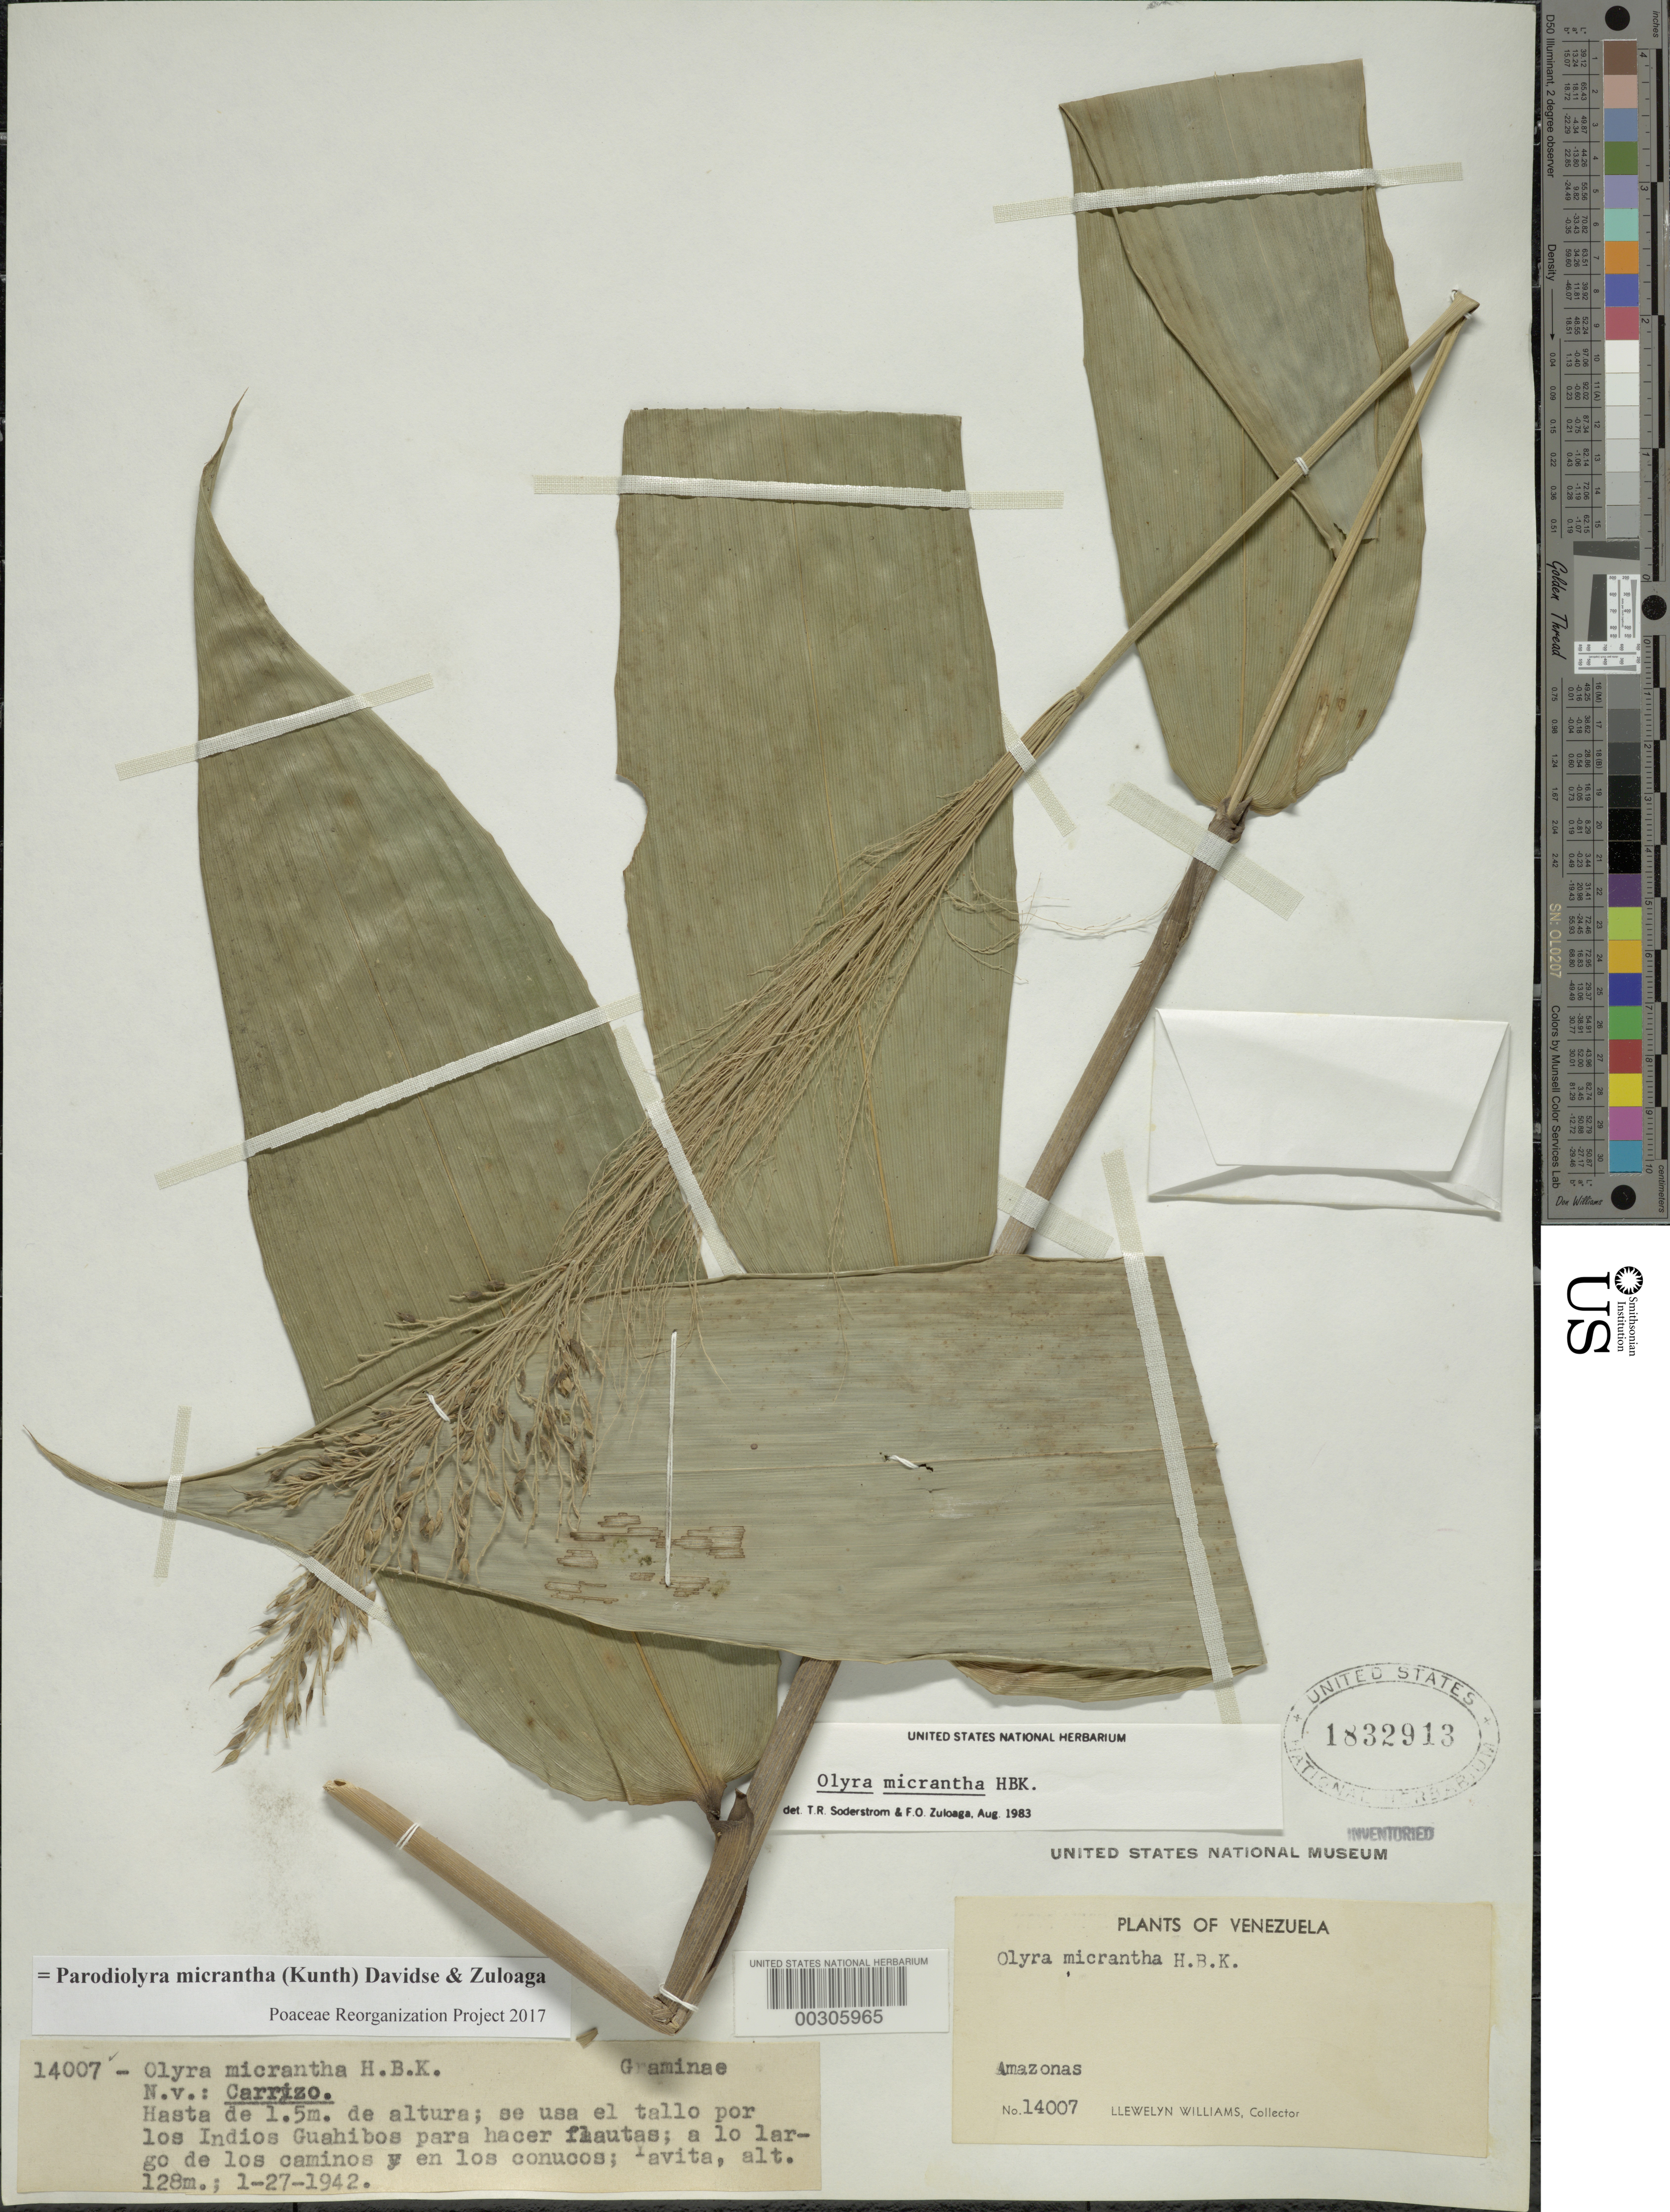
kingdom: Plantae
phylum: Tracheophyta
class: Liliopsida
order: Poales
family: Poaceae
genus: Parodiolyra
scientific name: Parodiolyra micrantha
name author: (Kunth) Davidse & Zuloaga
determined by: Poaceae Reorganization Project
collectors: Ll. Williams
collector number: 14007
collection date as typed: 27 Jan 1942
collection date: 1942-01-27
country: Venezuela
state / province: Amazonas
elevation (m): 128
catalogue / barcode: US 1832913